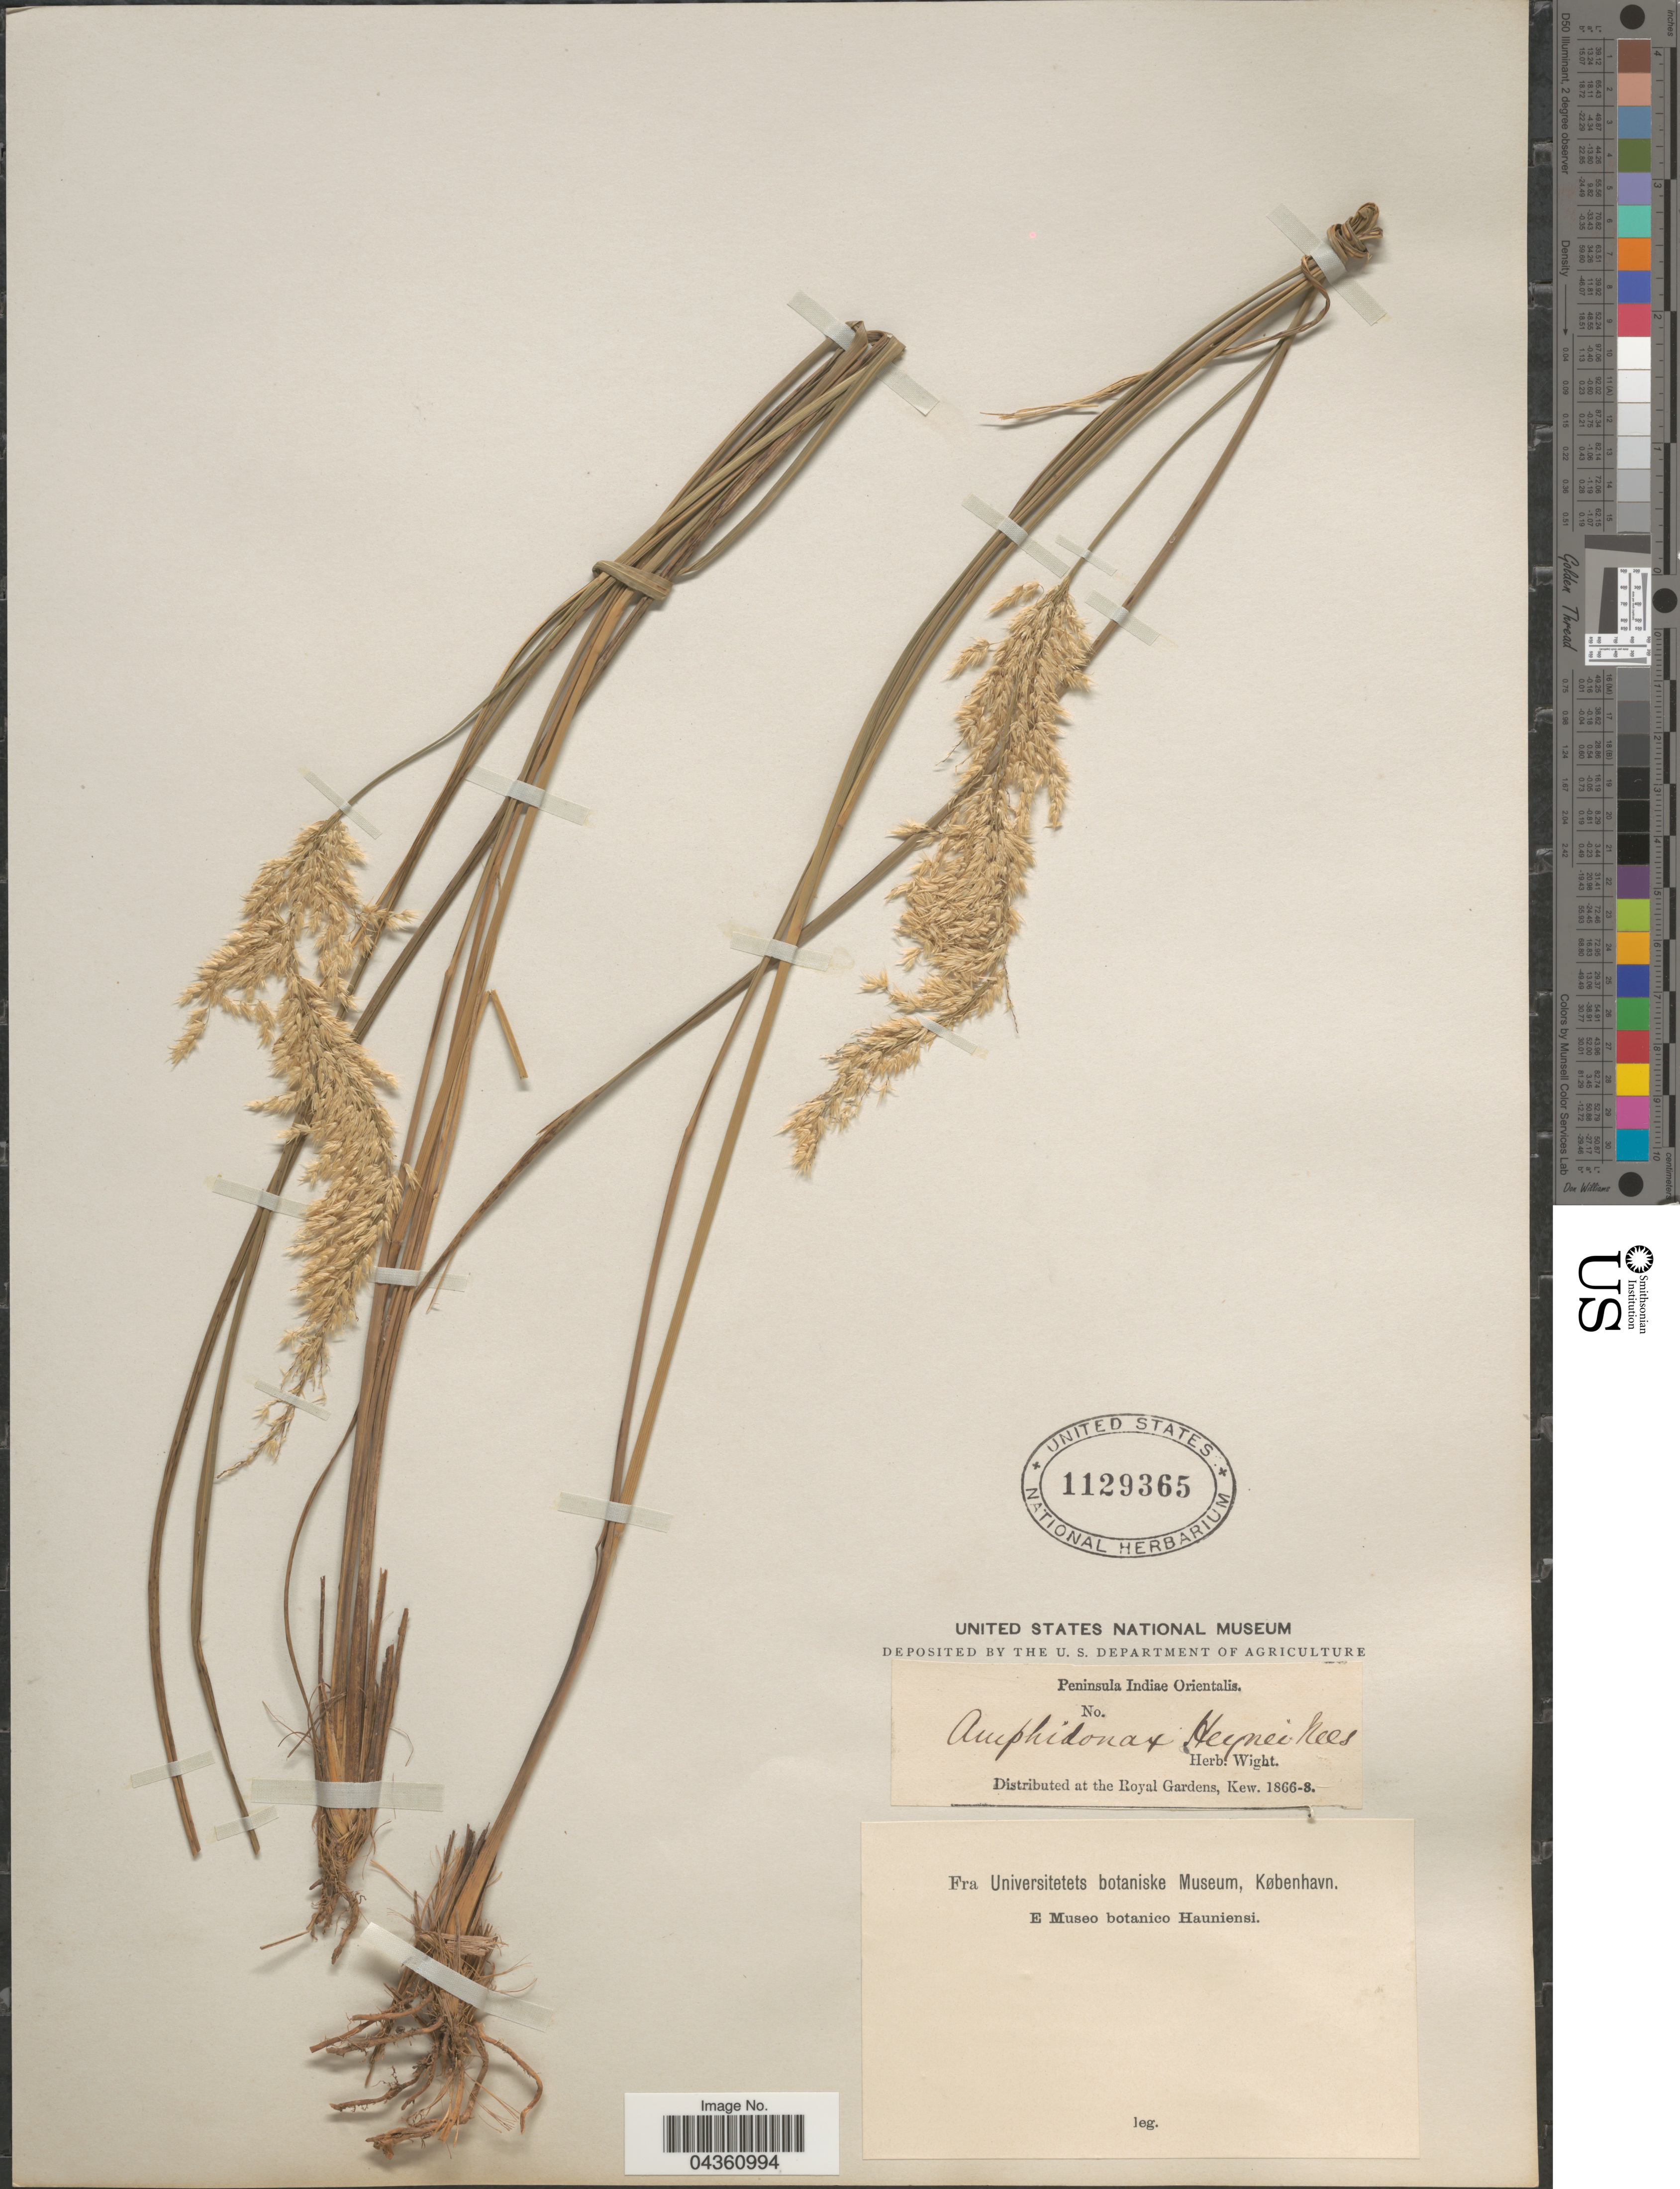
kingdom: Plantae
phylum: Tracheophyta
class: Liliopsida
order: Poales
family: Poaceae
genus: Zenkeria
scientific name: Zenkeria elegans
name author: Trin.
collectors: ex Herb. Wight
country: India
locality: Peninsula Indiae Orientalis.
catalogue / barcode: US 1129365